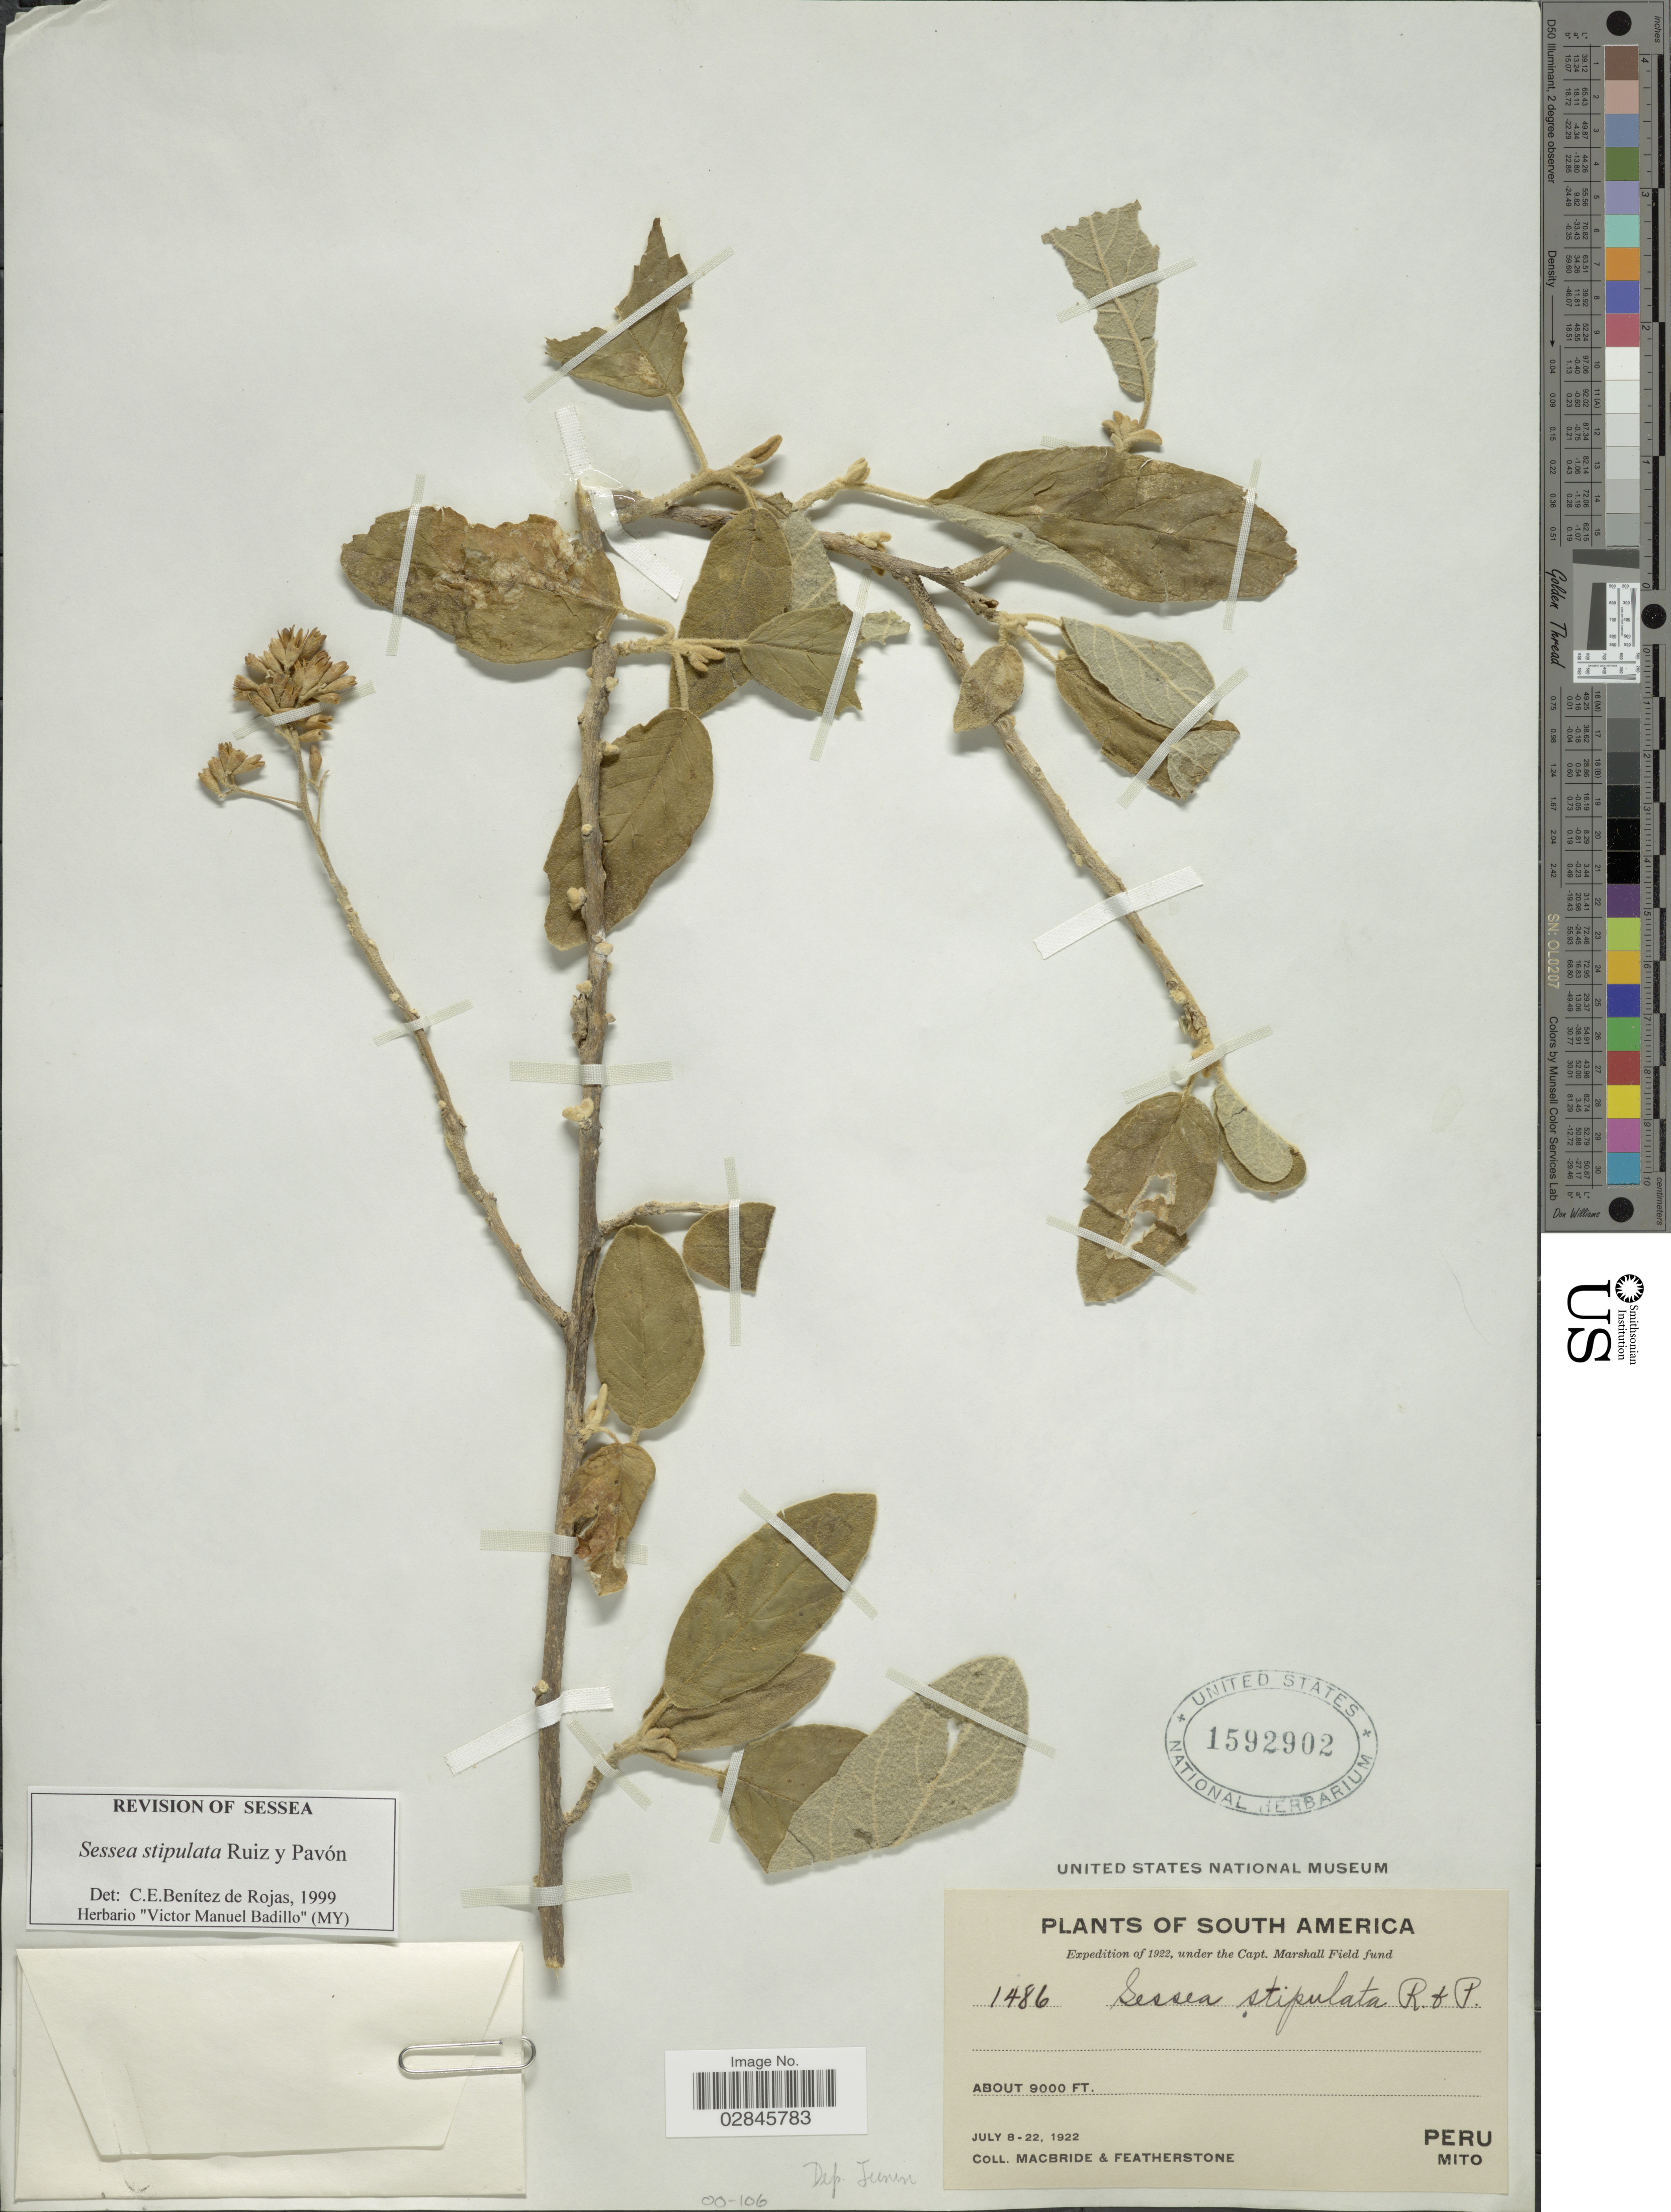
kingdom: Plantae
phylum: Tracheophyta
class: Magnoliopsida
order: Solanales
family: Solanaceae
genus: Sessea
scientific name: Sessea stipulata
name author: Ruiz & Pav.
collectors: Macbride, -- & -. Featherstone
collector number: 1486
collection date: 1922-07-08/1922-07-22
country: Peru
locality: Mito.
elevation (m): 2743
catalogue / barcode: US 1592902